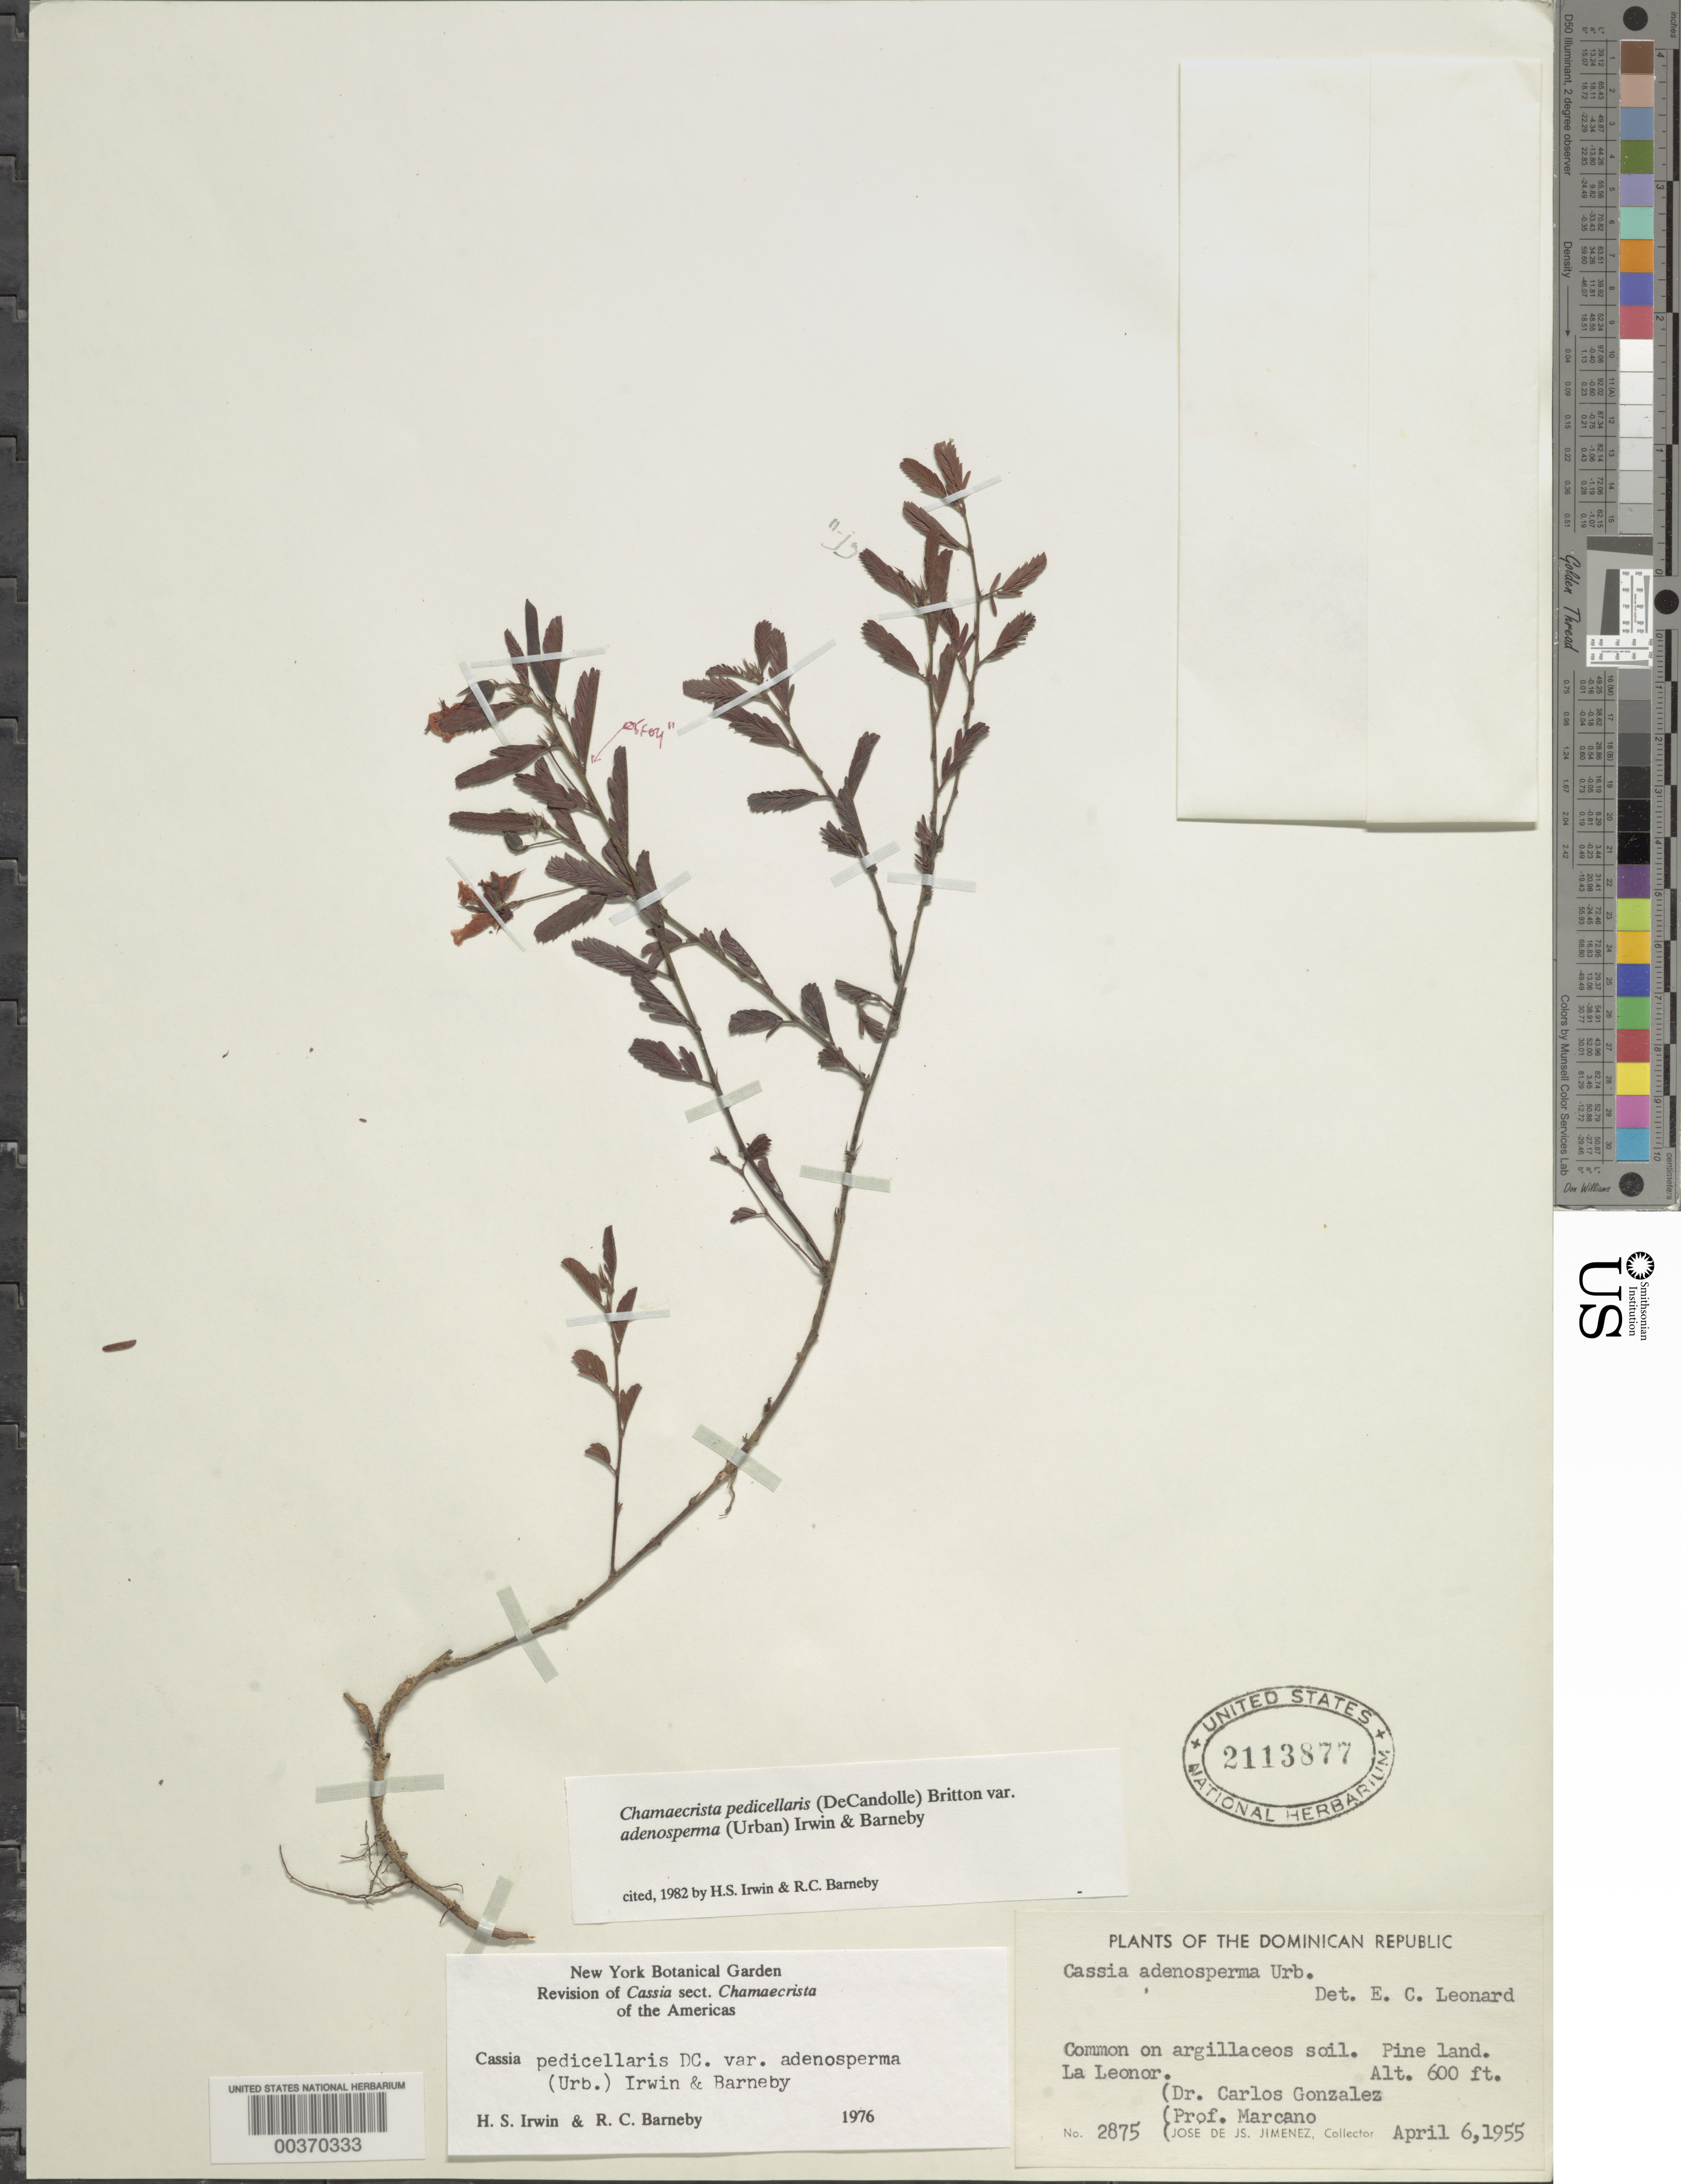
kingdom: Plantae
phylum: Tracheophyta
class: Magnoliopsida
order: Fabales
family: Fabaceae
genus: Chamaecrista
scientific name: Chamaecrista pedicellaris var. adenosperma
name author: (Urb.) H.S. Irwin & Barneby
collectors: J. J. Jiménez Almonte, C. Gonzalez & E. J. Marcano F.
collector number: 2875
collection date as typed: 06 Apr 1955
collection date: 1955-04-06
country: Dominican Republic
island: Hispaniola Island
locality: La leonor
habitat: Pine land; argillaceos soil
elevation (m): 183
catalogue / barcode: US 2113877